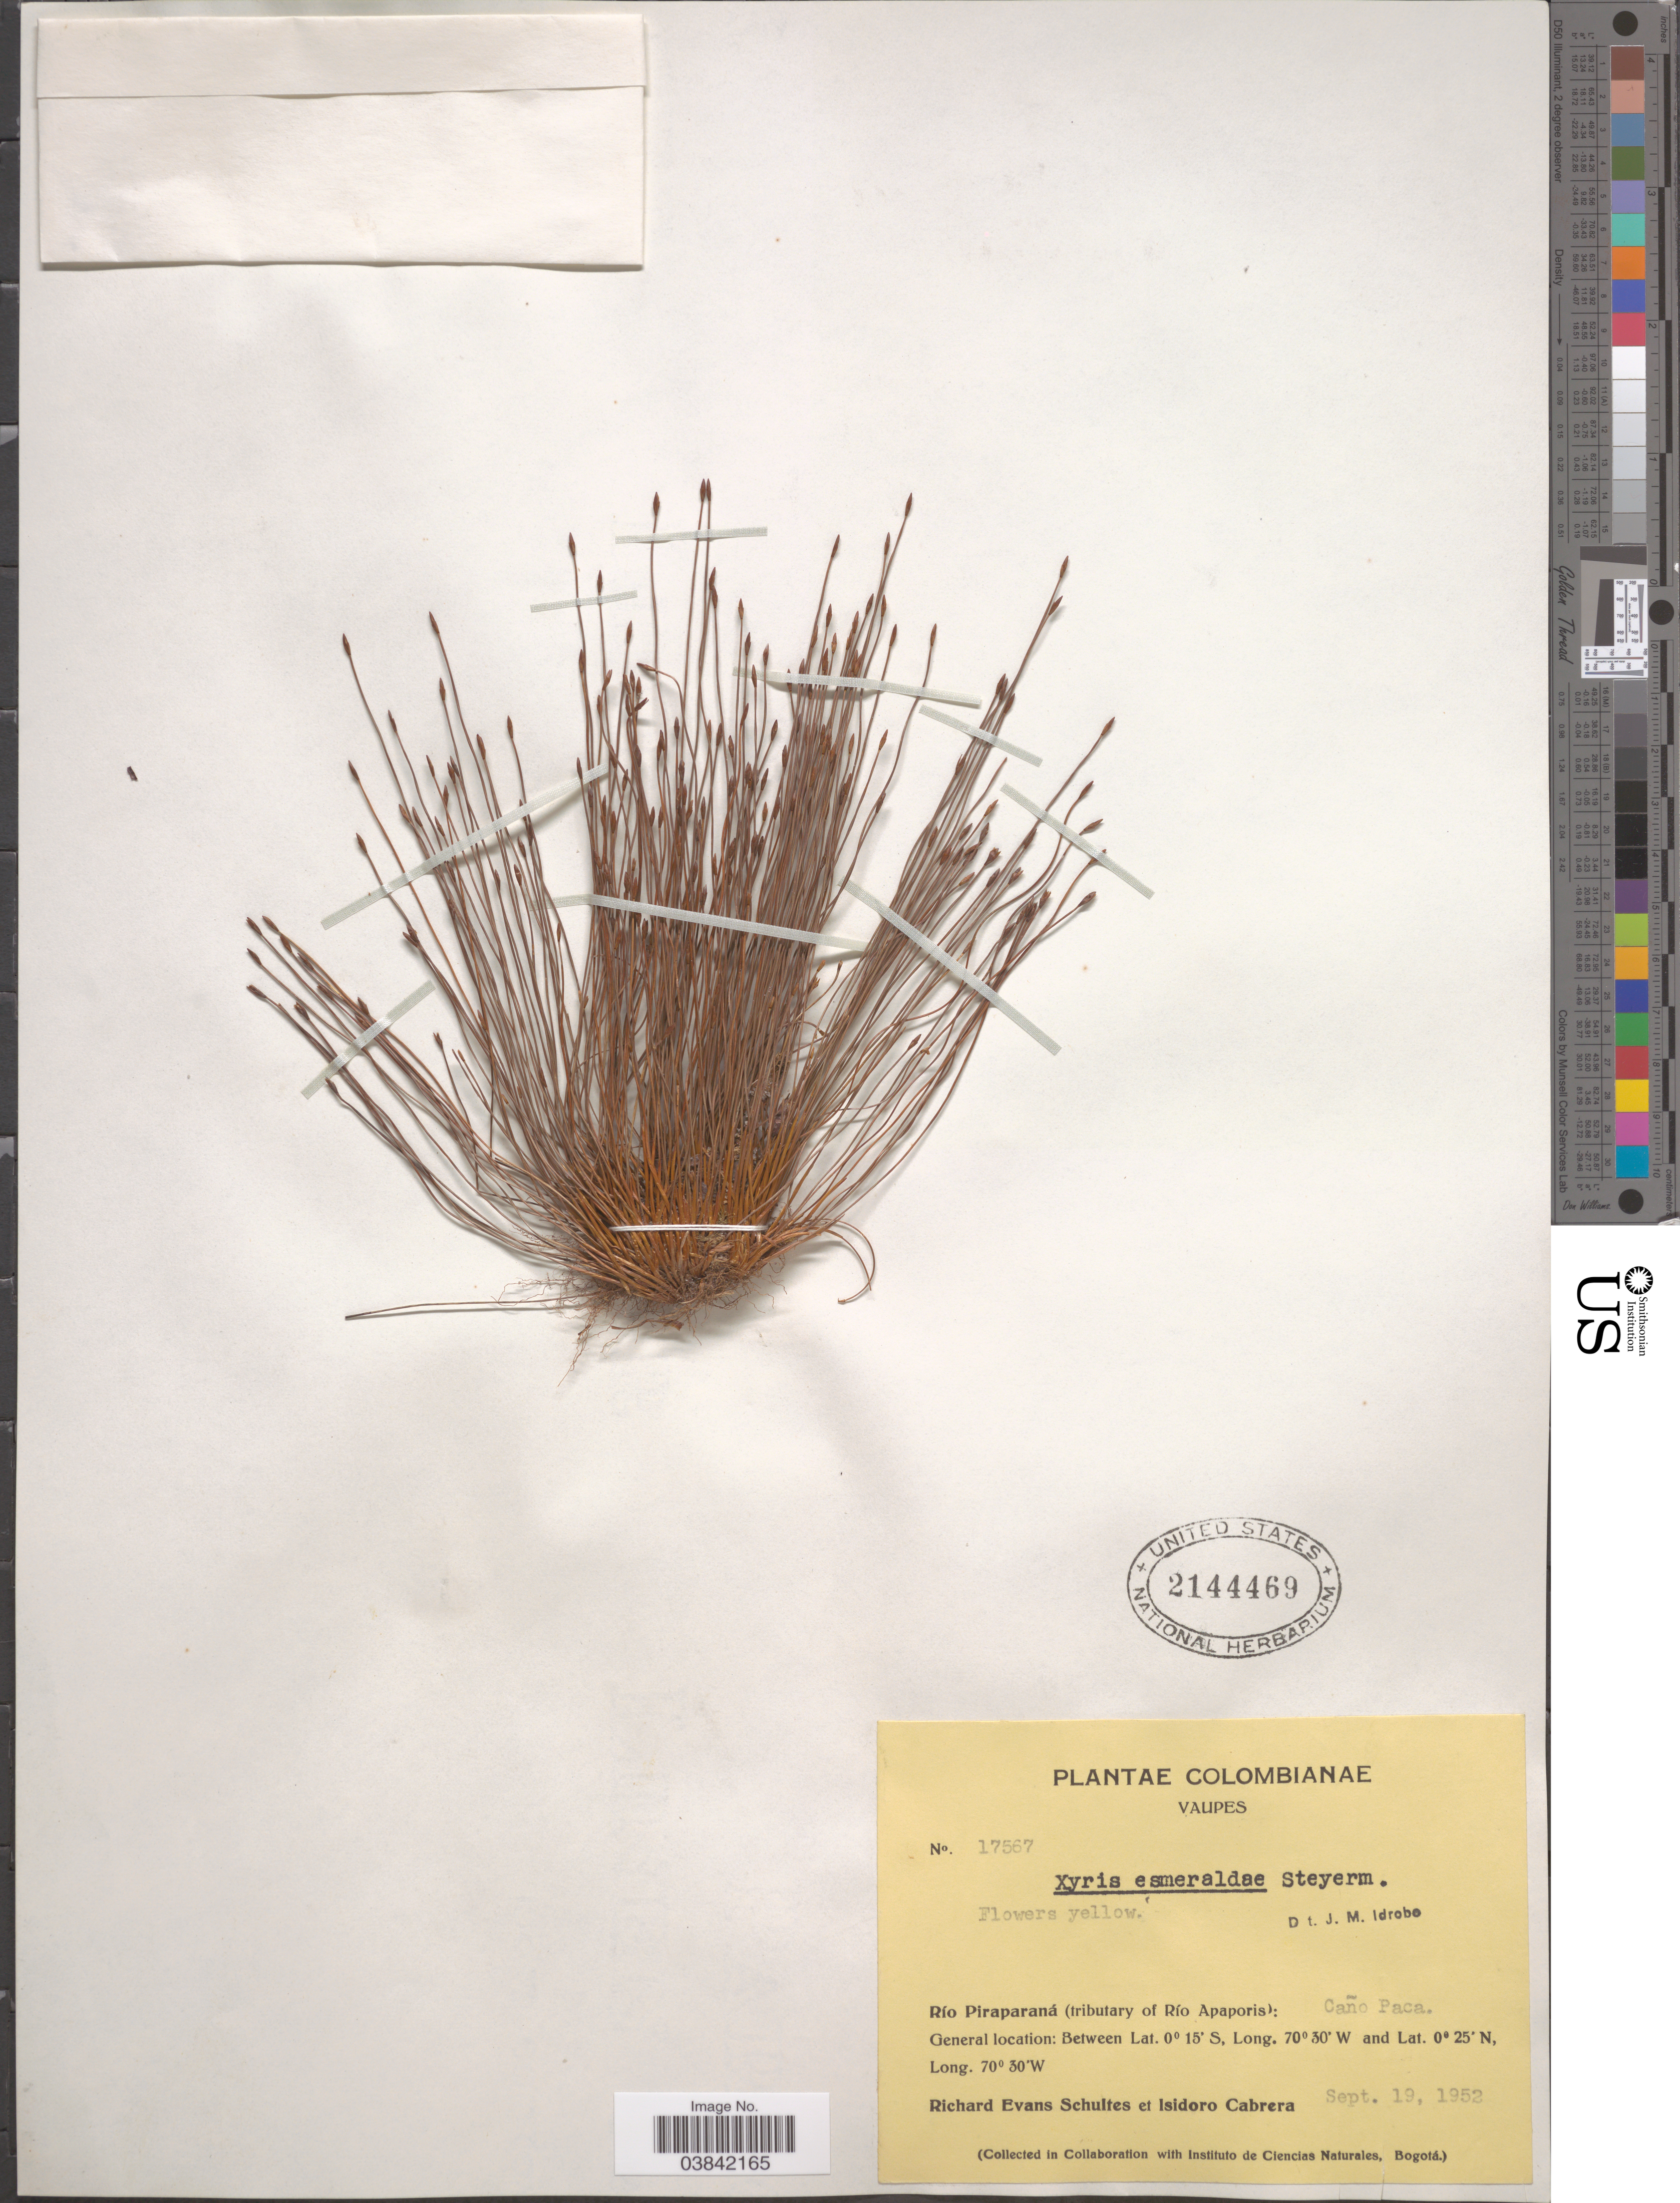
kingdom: Plantae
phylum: Tracheophyta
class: Liliopsida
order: Poales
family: Xyridaceae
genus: Xyris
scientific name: Xyris esmeraldae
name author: Steyerm.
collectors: R. E. Schultes & I. Cabrera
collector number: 17567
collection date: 1952-09-19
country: Colombia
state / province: Vaupés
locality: Río Piraparaná (tributary of Río Apaporis): Caño Paca.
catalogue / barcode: US 2144469